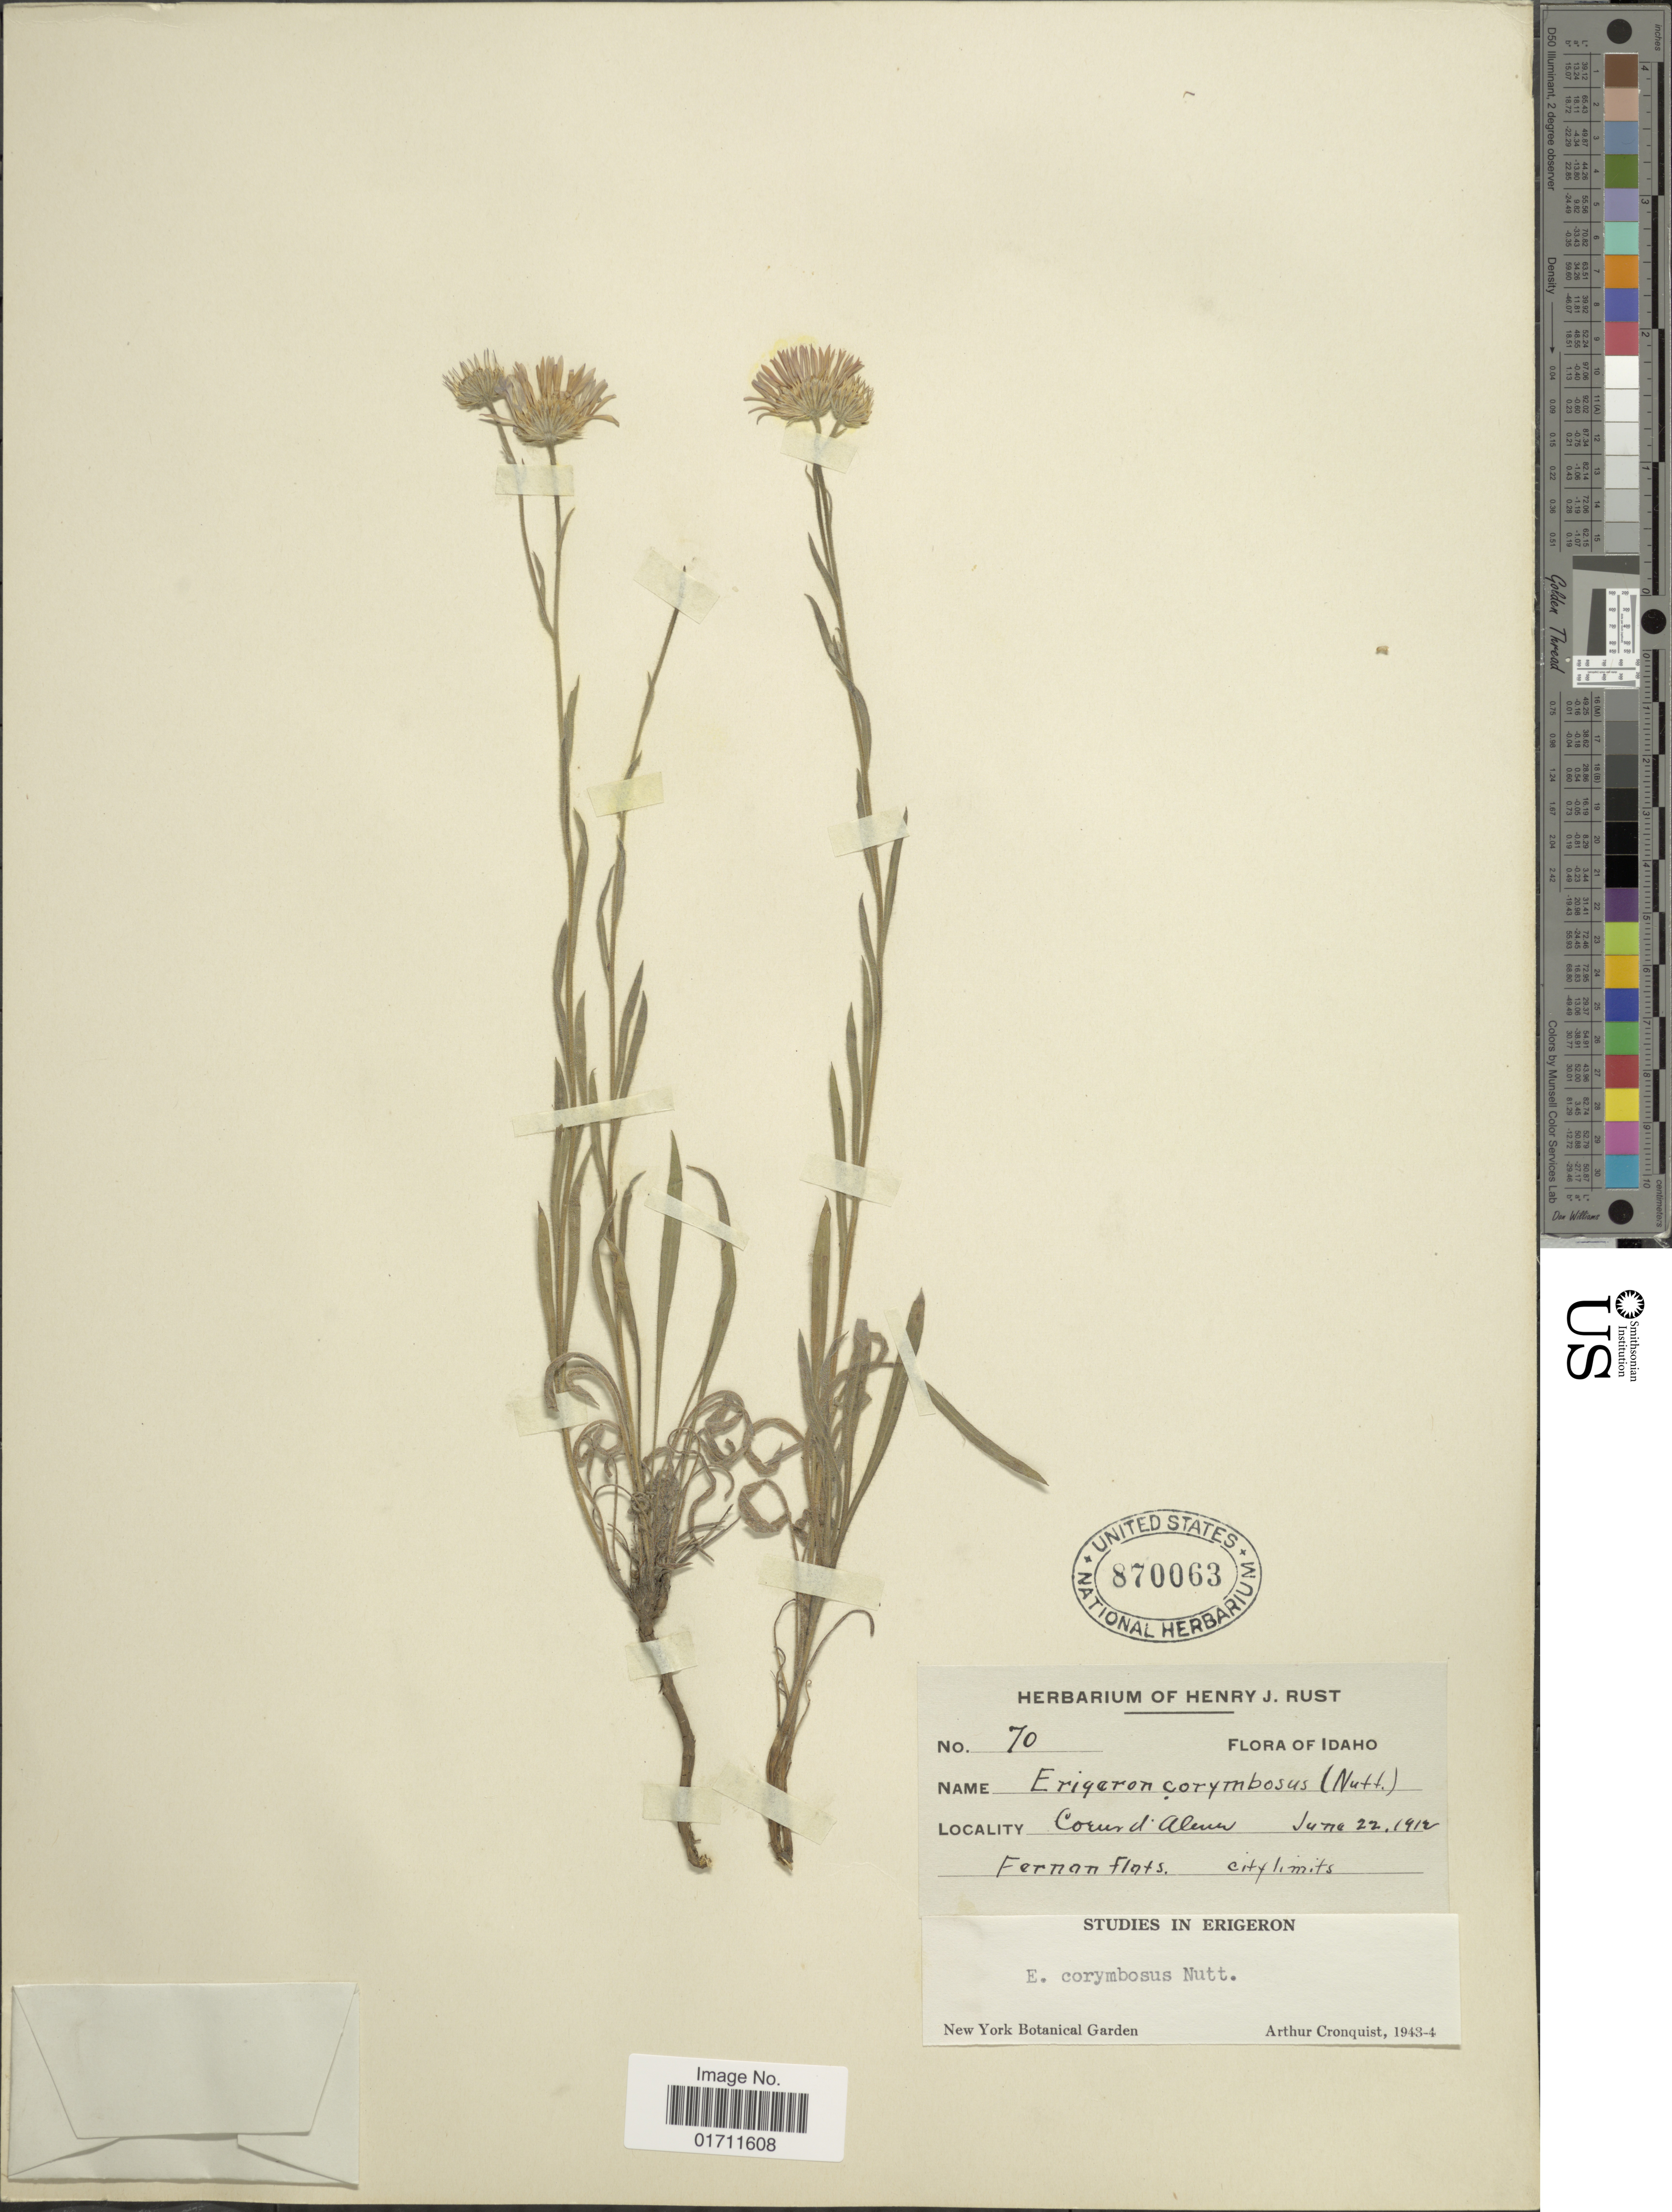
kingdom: Plantae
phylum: Tracheophyta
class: Magnoliopsida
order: Asterales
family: Asteraceae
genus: Erigeron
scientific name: Erigeron corymbosus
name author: Nutt.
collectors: ex herb. Henry J. Rust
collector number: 70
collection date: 1912-06-22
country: United States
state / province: Idaho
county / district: Kootenai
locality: Coeur d'Alene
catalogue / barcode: US 870063